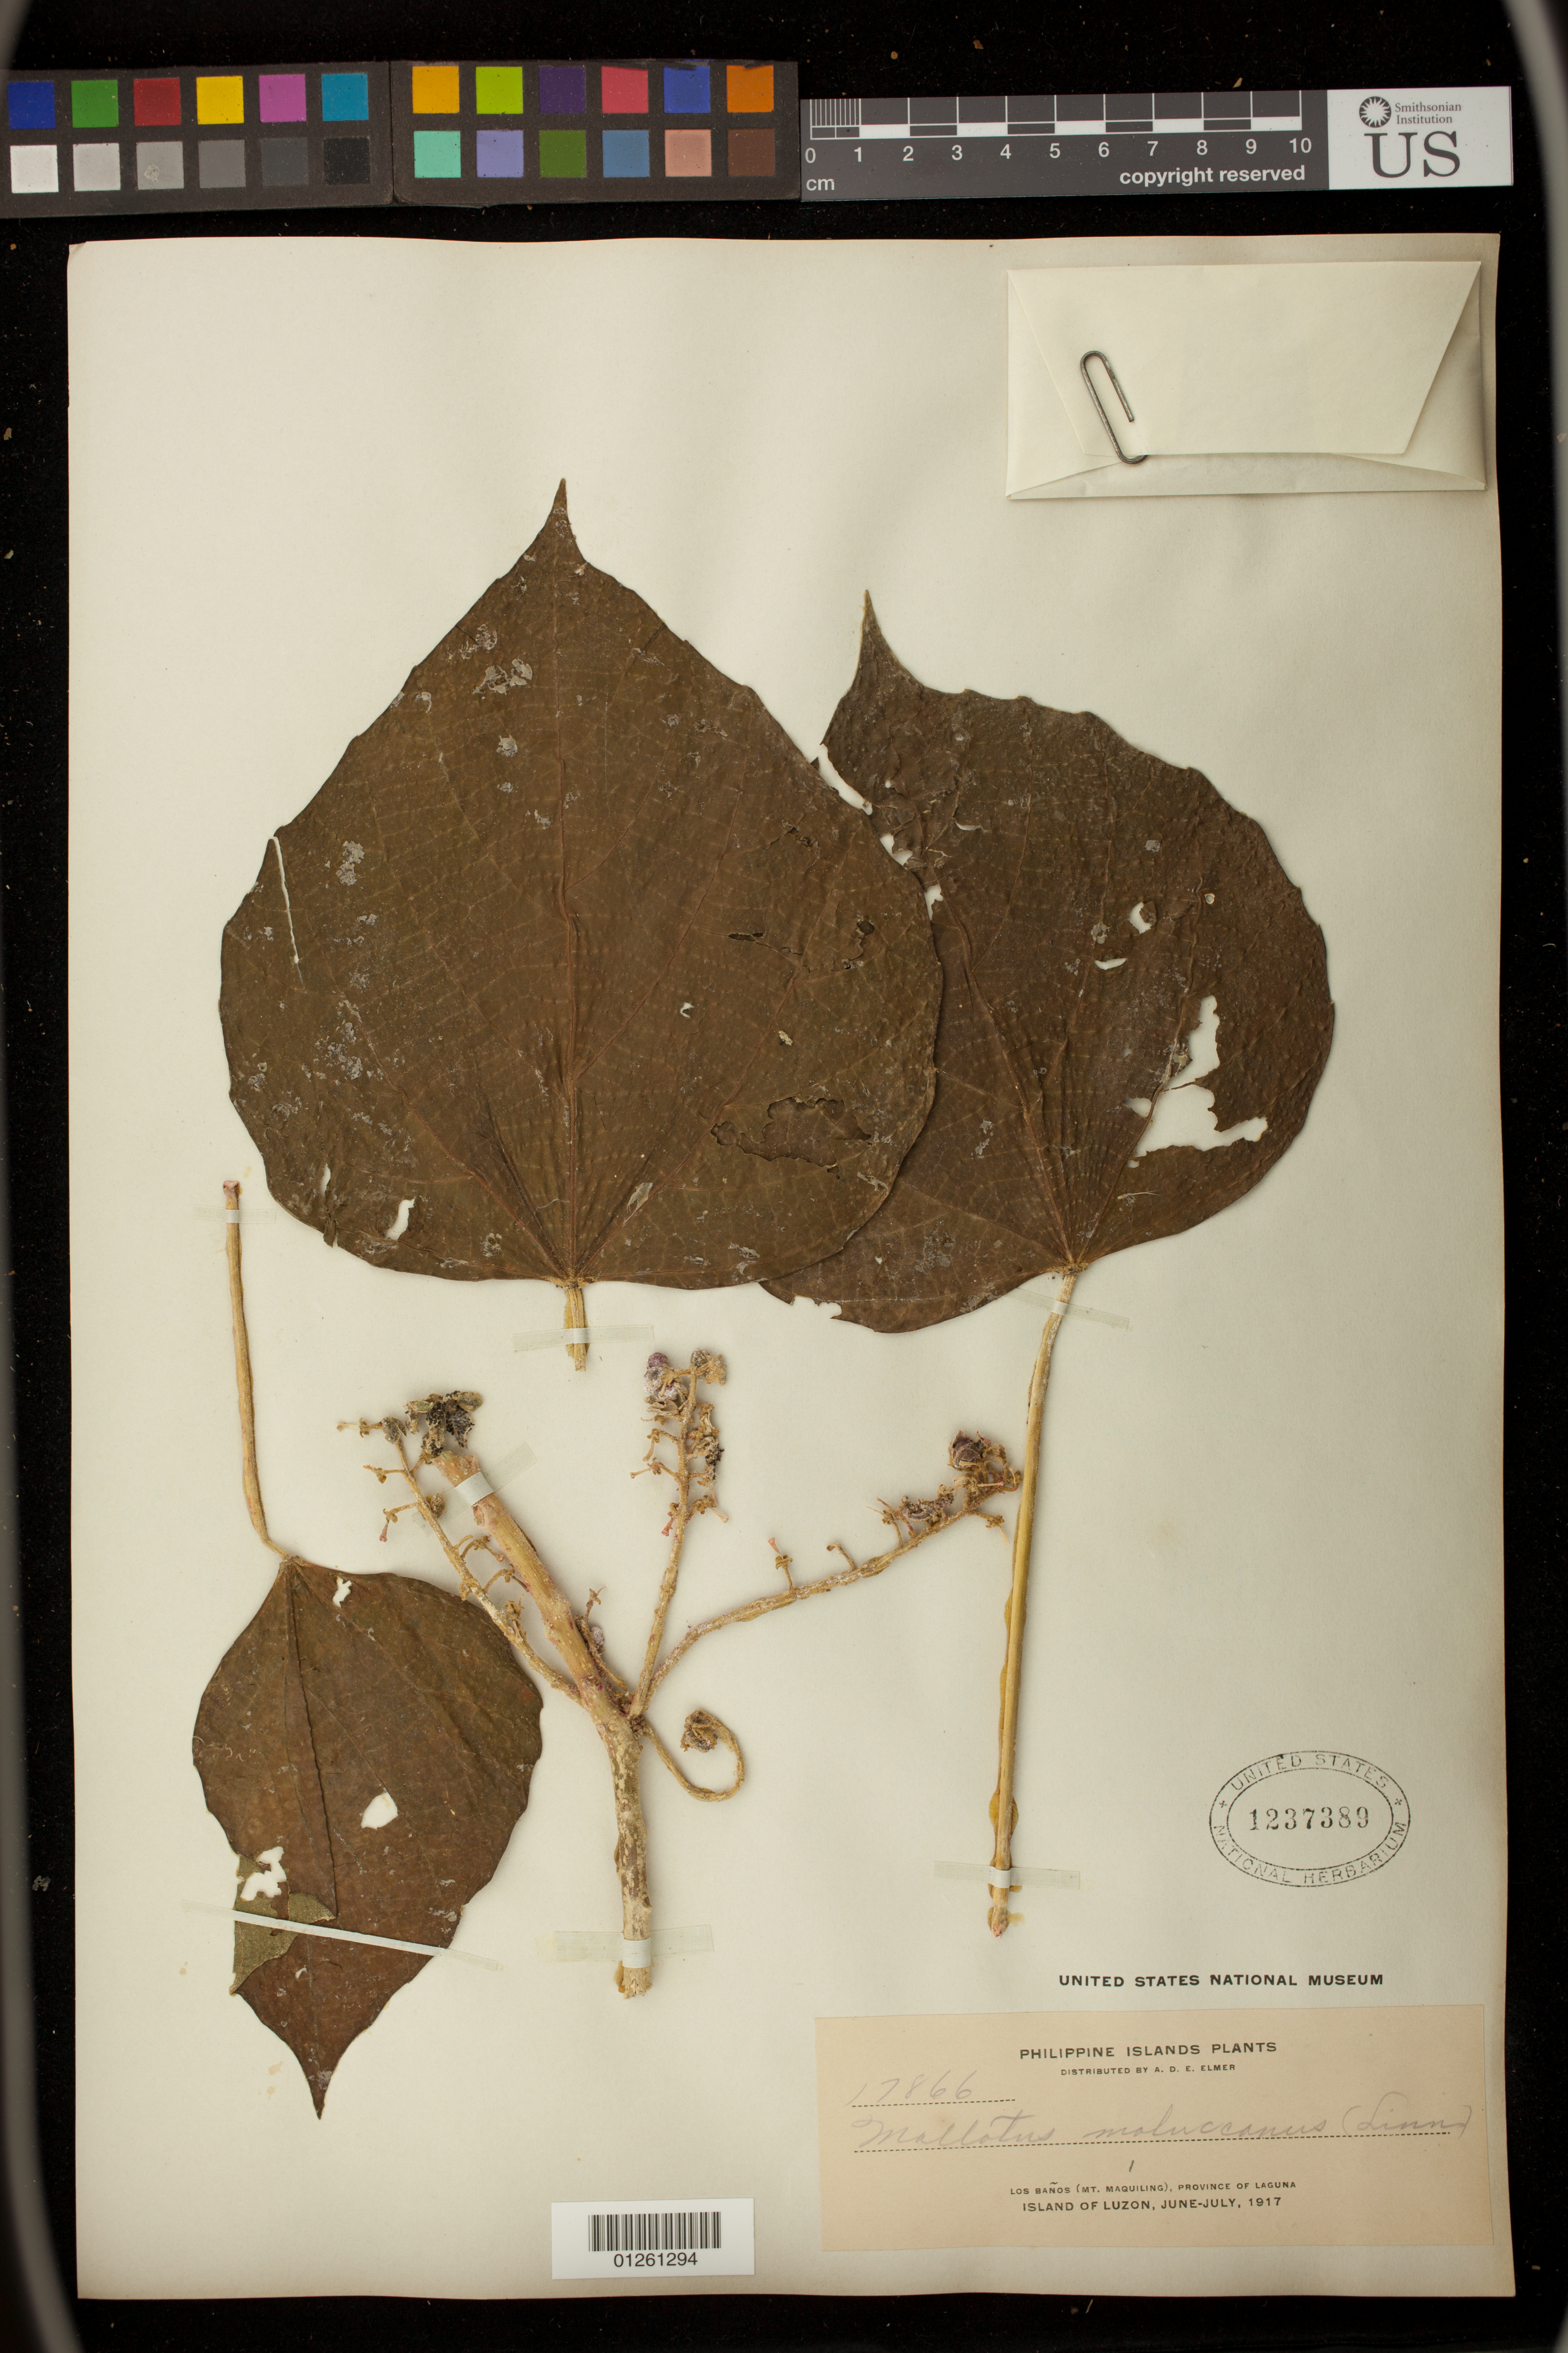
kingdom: Plantae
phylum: Tracheophyta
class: Magnoliopsida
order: Malpighiales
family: Euphorbiaceae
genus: Melanolepis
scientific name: Melanolepis multiglandulosa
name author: (Reinw. ex Blume) Rchb. f. & Zoll.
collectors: A. D. E. Elmer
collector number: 17866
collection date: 1917-06/1917-07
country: Philippines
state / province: Calabarzon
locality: Los Banos (Mt. Maquiling) Province of Laguna Island of Luzon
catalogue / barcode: US 1237389